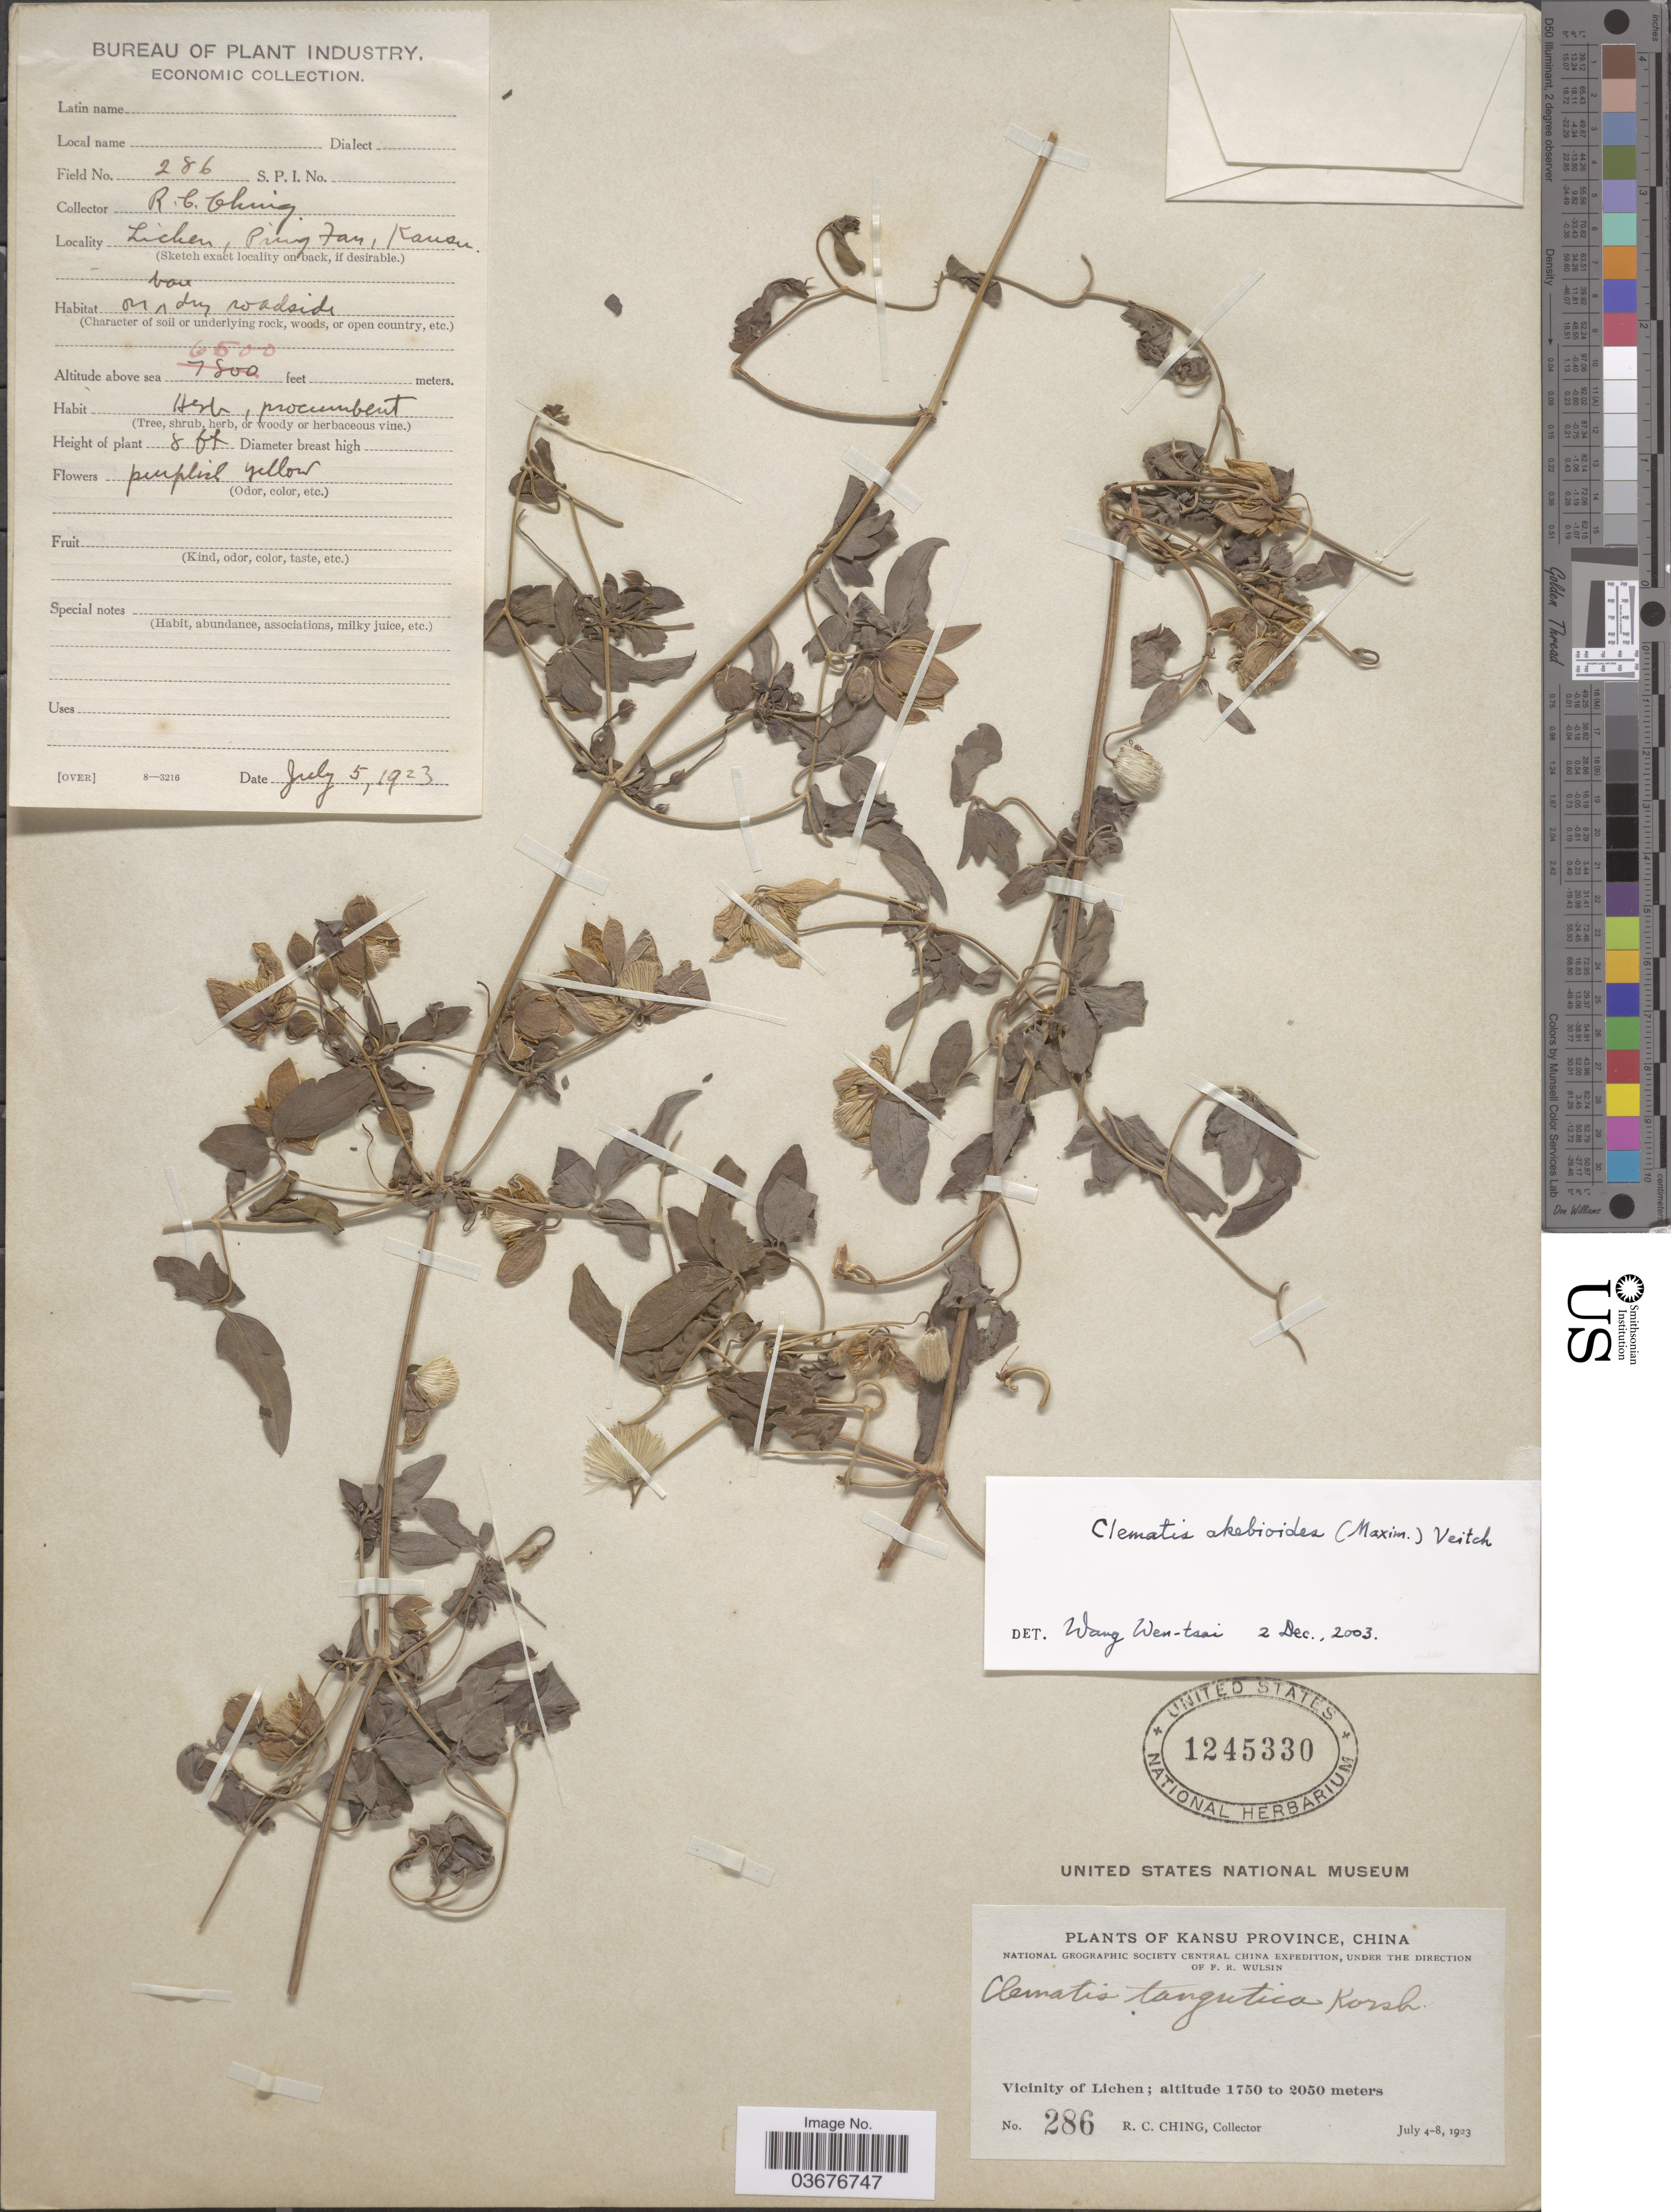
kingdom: Plantae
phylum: Tracheophyta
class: Magnoliopsida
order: Ranunculales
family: Ranunculaceae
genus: Clematis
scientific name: Clematis akebioides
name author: (Maxim.) Veitch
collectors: R. C. Ching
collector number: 286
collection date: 1923-07-05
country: China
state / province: Gansu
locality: Kansu Province. Vicinity of Lichen. Pingfan.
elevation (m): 1981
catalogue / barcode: US 1245330